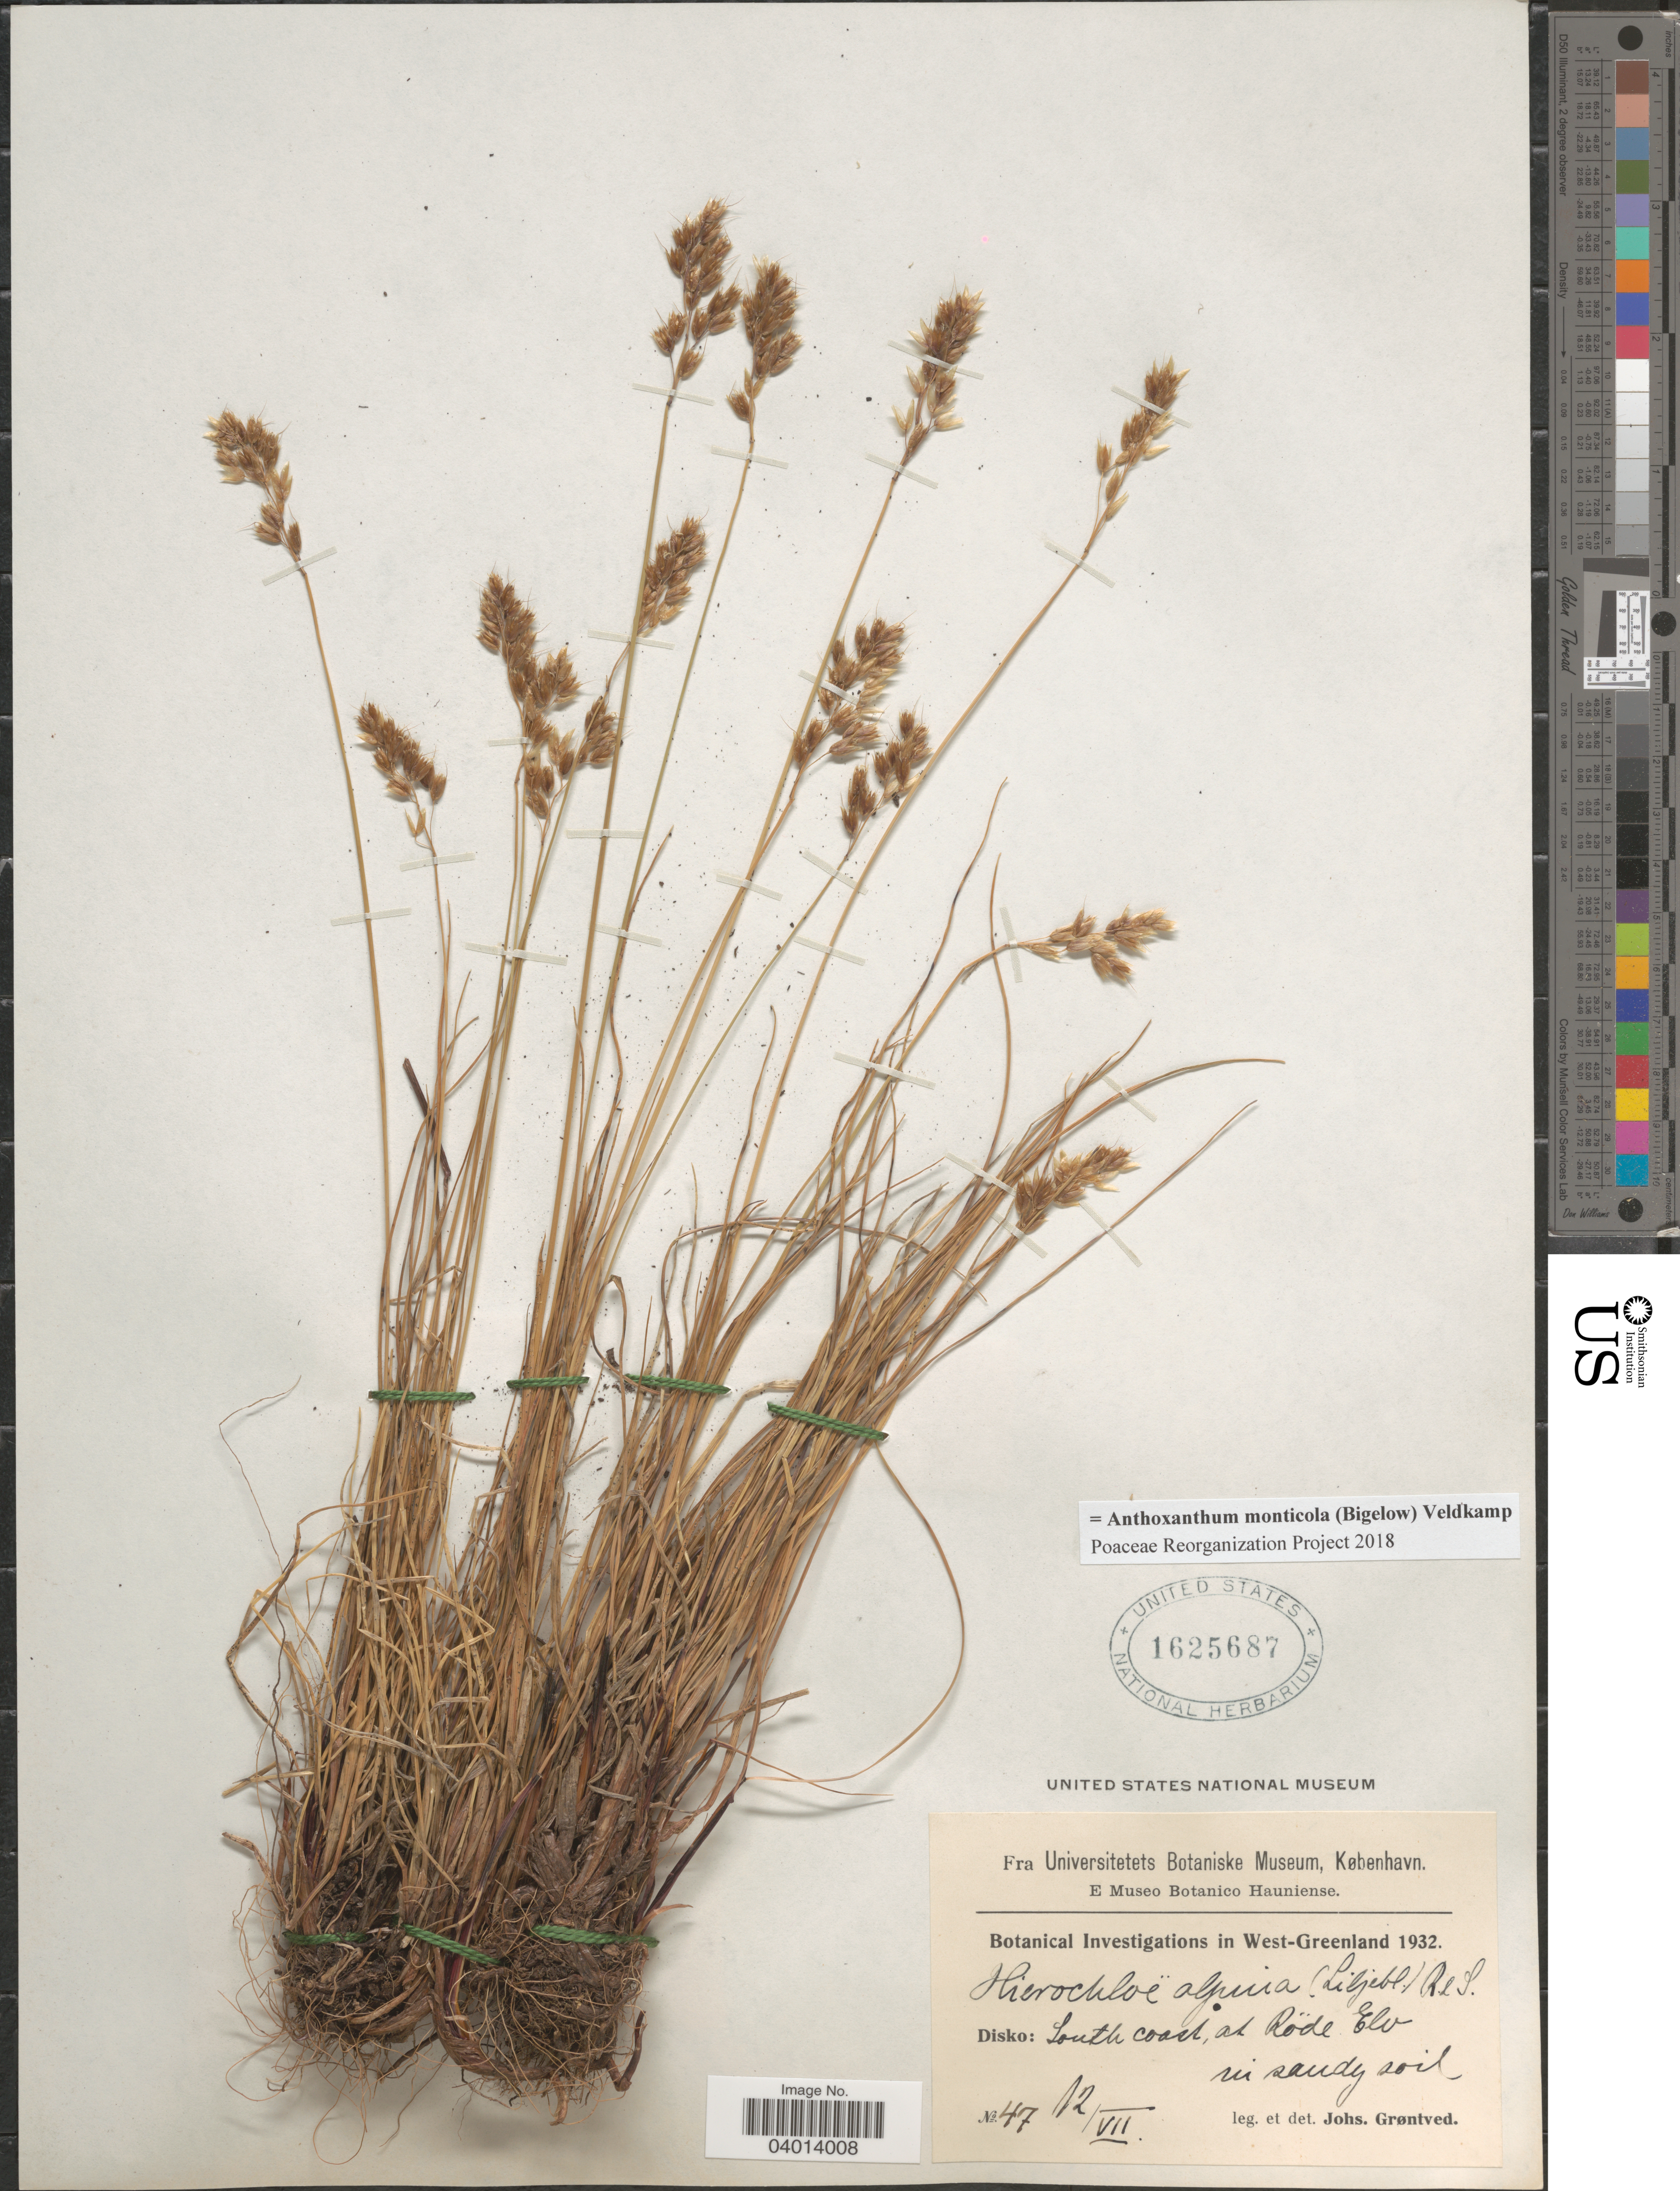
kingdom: Plantae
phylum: Tracheophyta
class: Liliopsida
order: Poales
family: Poaceae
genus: Anthoxanthum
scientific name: Anthoxanthum monticola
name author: (Bigelow) Veldkamp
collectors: J. Grøntved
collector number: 47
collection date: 1932-07-12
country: Greenland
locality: In West-Greenland. Disko: South coast, at Röde Elv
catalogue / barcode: US 1625687